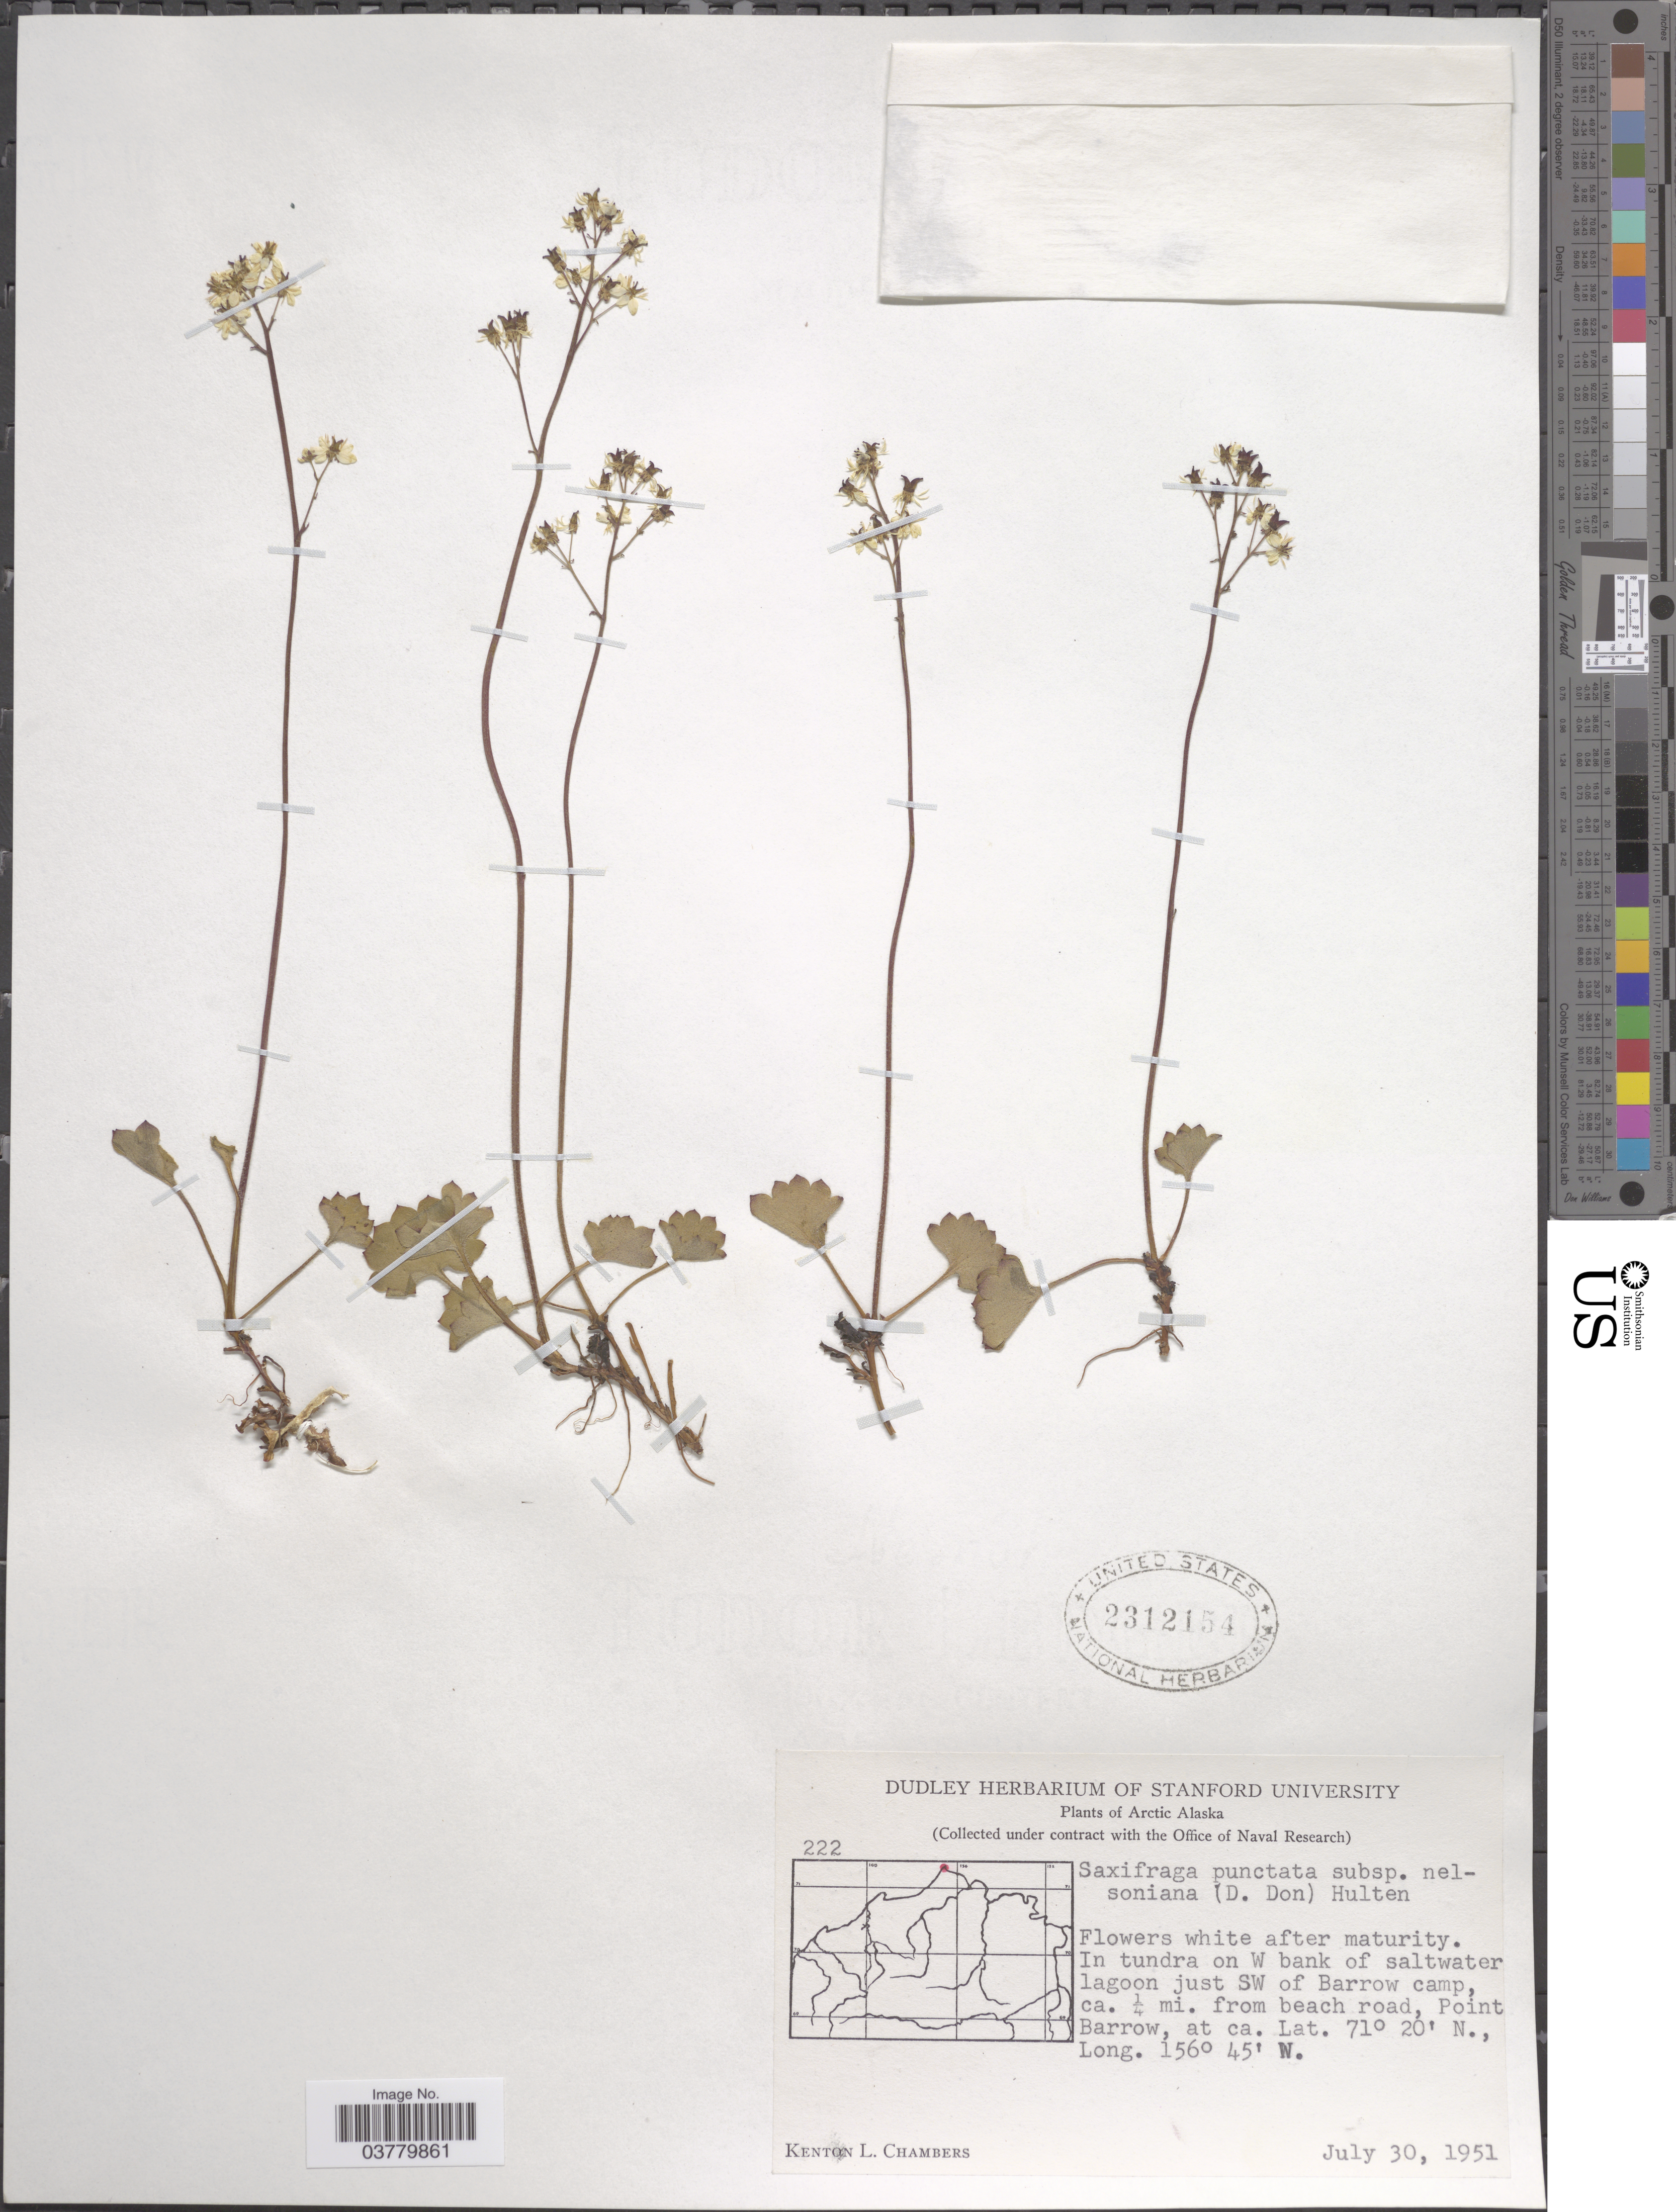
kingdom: Plantae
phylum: Tracheophyta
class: Magnoliopsida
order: Saxifragales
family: Saxifragaceae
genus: Micranthes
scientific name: Micranthes nelsoniana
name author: (D. Don) Small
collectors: K. L. Chambers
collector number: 222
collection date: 1951-07-30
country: United States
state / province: Alaska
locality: Arctic Alaska. In tundra on W bank of saltwater lagoon just SW of Barrow camp, ca. ¼ mi. from beach road, Point Barrow.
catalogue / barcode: US 2312154